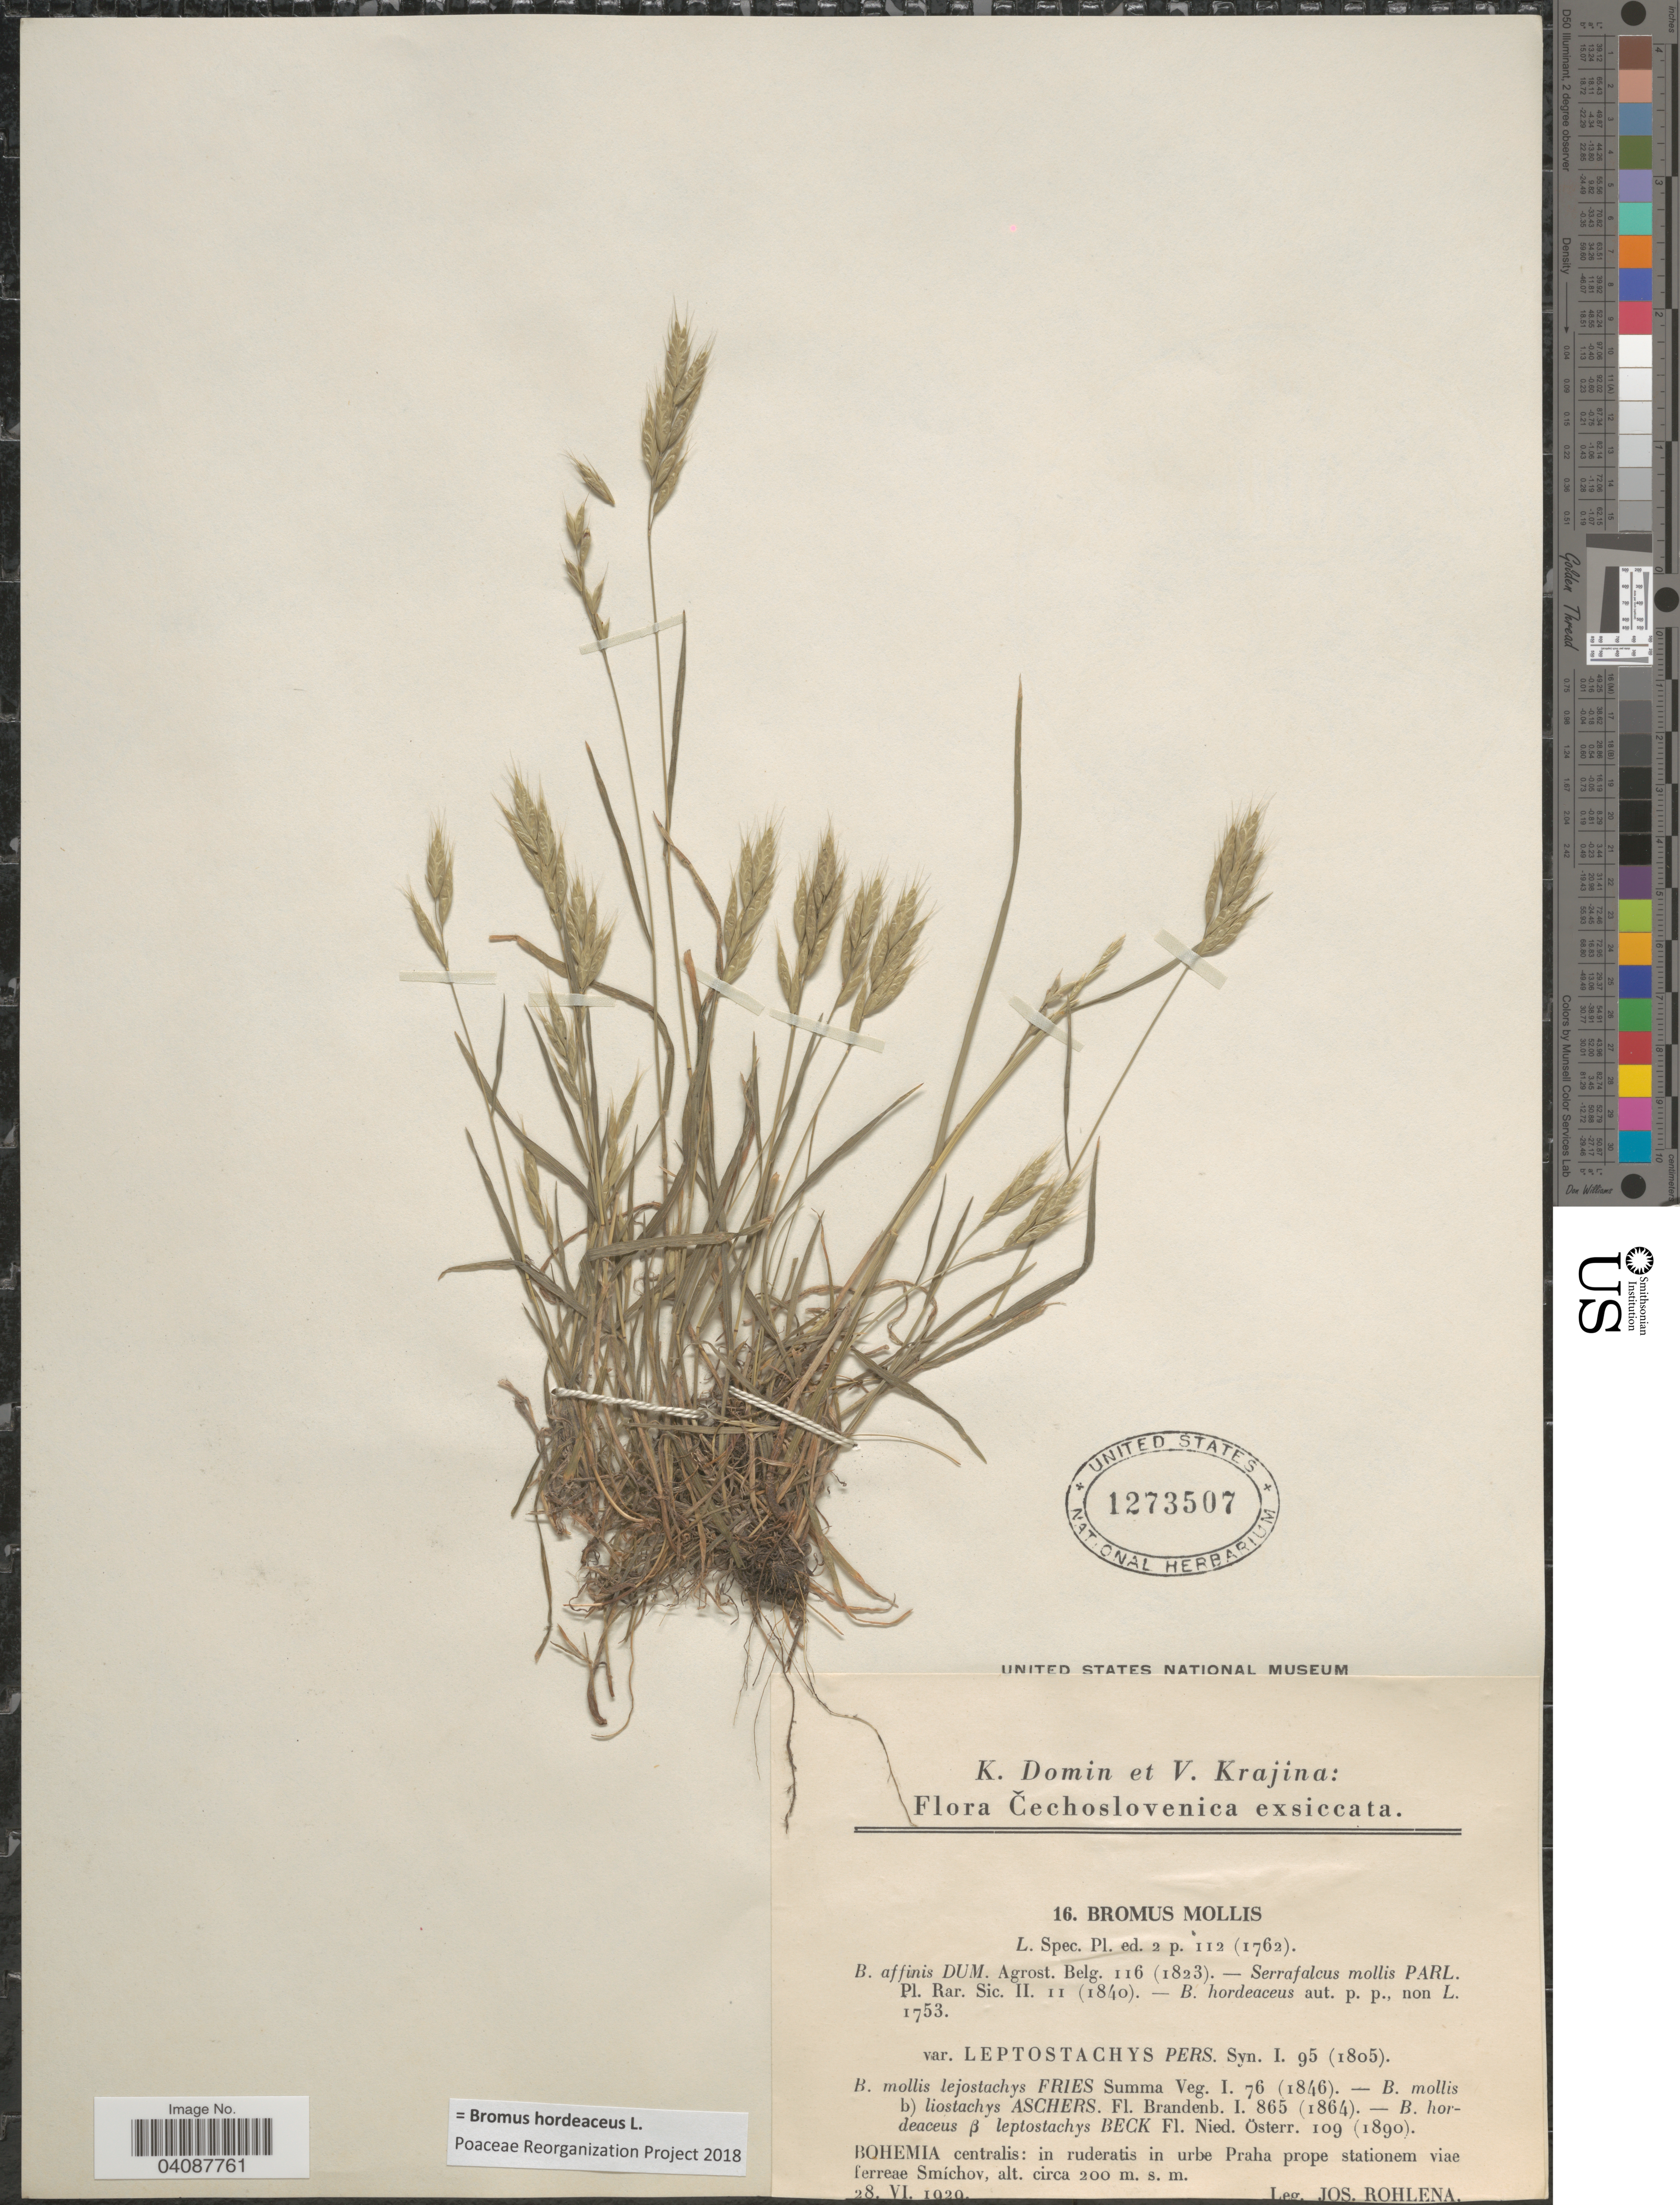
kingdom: Plantae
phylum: Tracheophyta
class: Liliopsida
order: Poales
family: Poaceae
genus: Bromus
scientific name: Bromus hordeaceus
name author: L.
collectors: J. Rohlena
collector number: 16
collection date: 1920-06-28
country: Czechia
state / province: Prague, Capital District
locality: Čechoslovenica. Bohemia centralis: in ruderatis in urbe Praha prope stationem viae ferreae Smíchov.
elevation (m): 200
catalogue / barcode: US 1273507